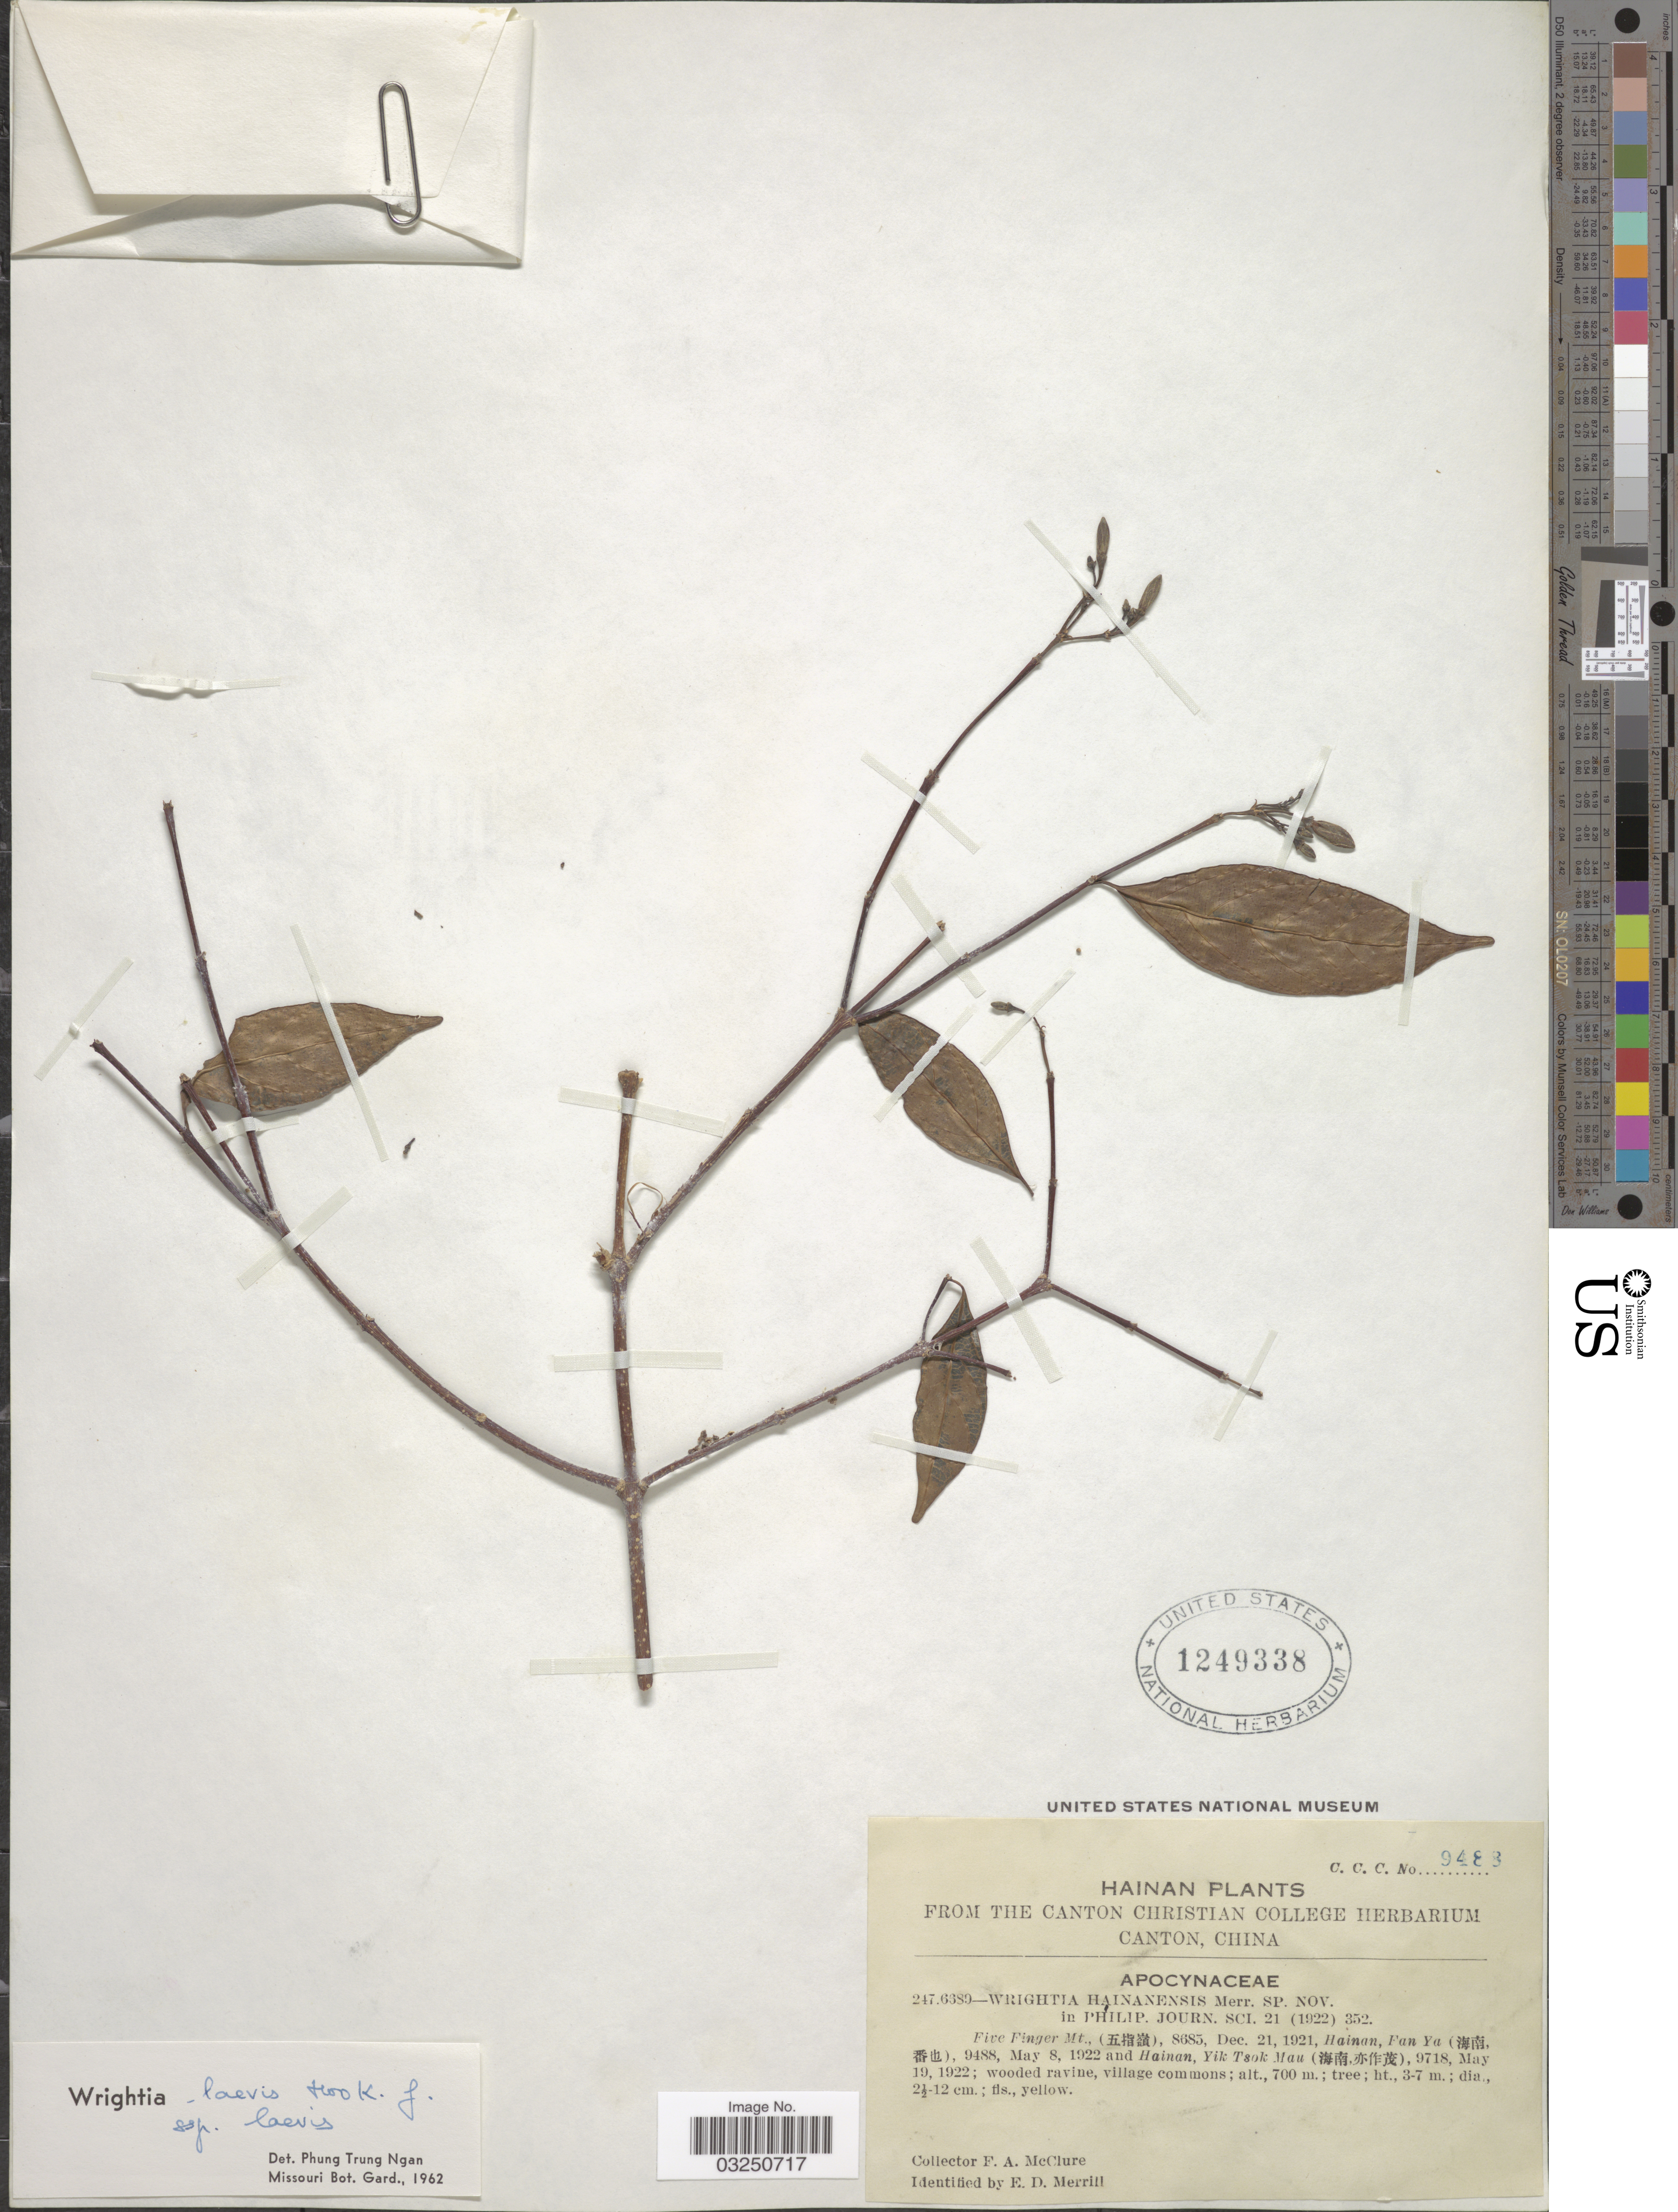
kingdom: Plantae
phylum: Tracheophyta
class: Magnoliopsida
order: Gentianales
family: Apocynaceae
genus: Wrightia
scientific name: Wrightia laevis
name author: Hook. f.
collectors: F. A. McClure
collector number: C.C.C.9488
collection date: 1922-05-08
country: China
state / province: Hainan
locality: Fan Ya.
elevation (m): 700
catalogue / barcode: US 1249338